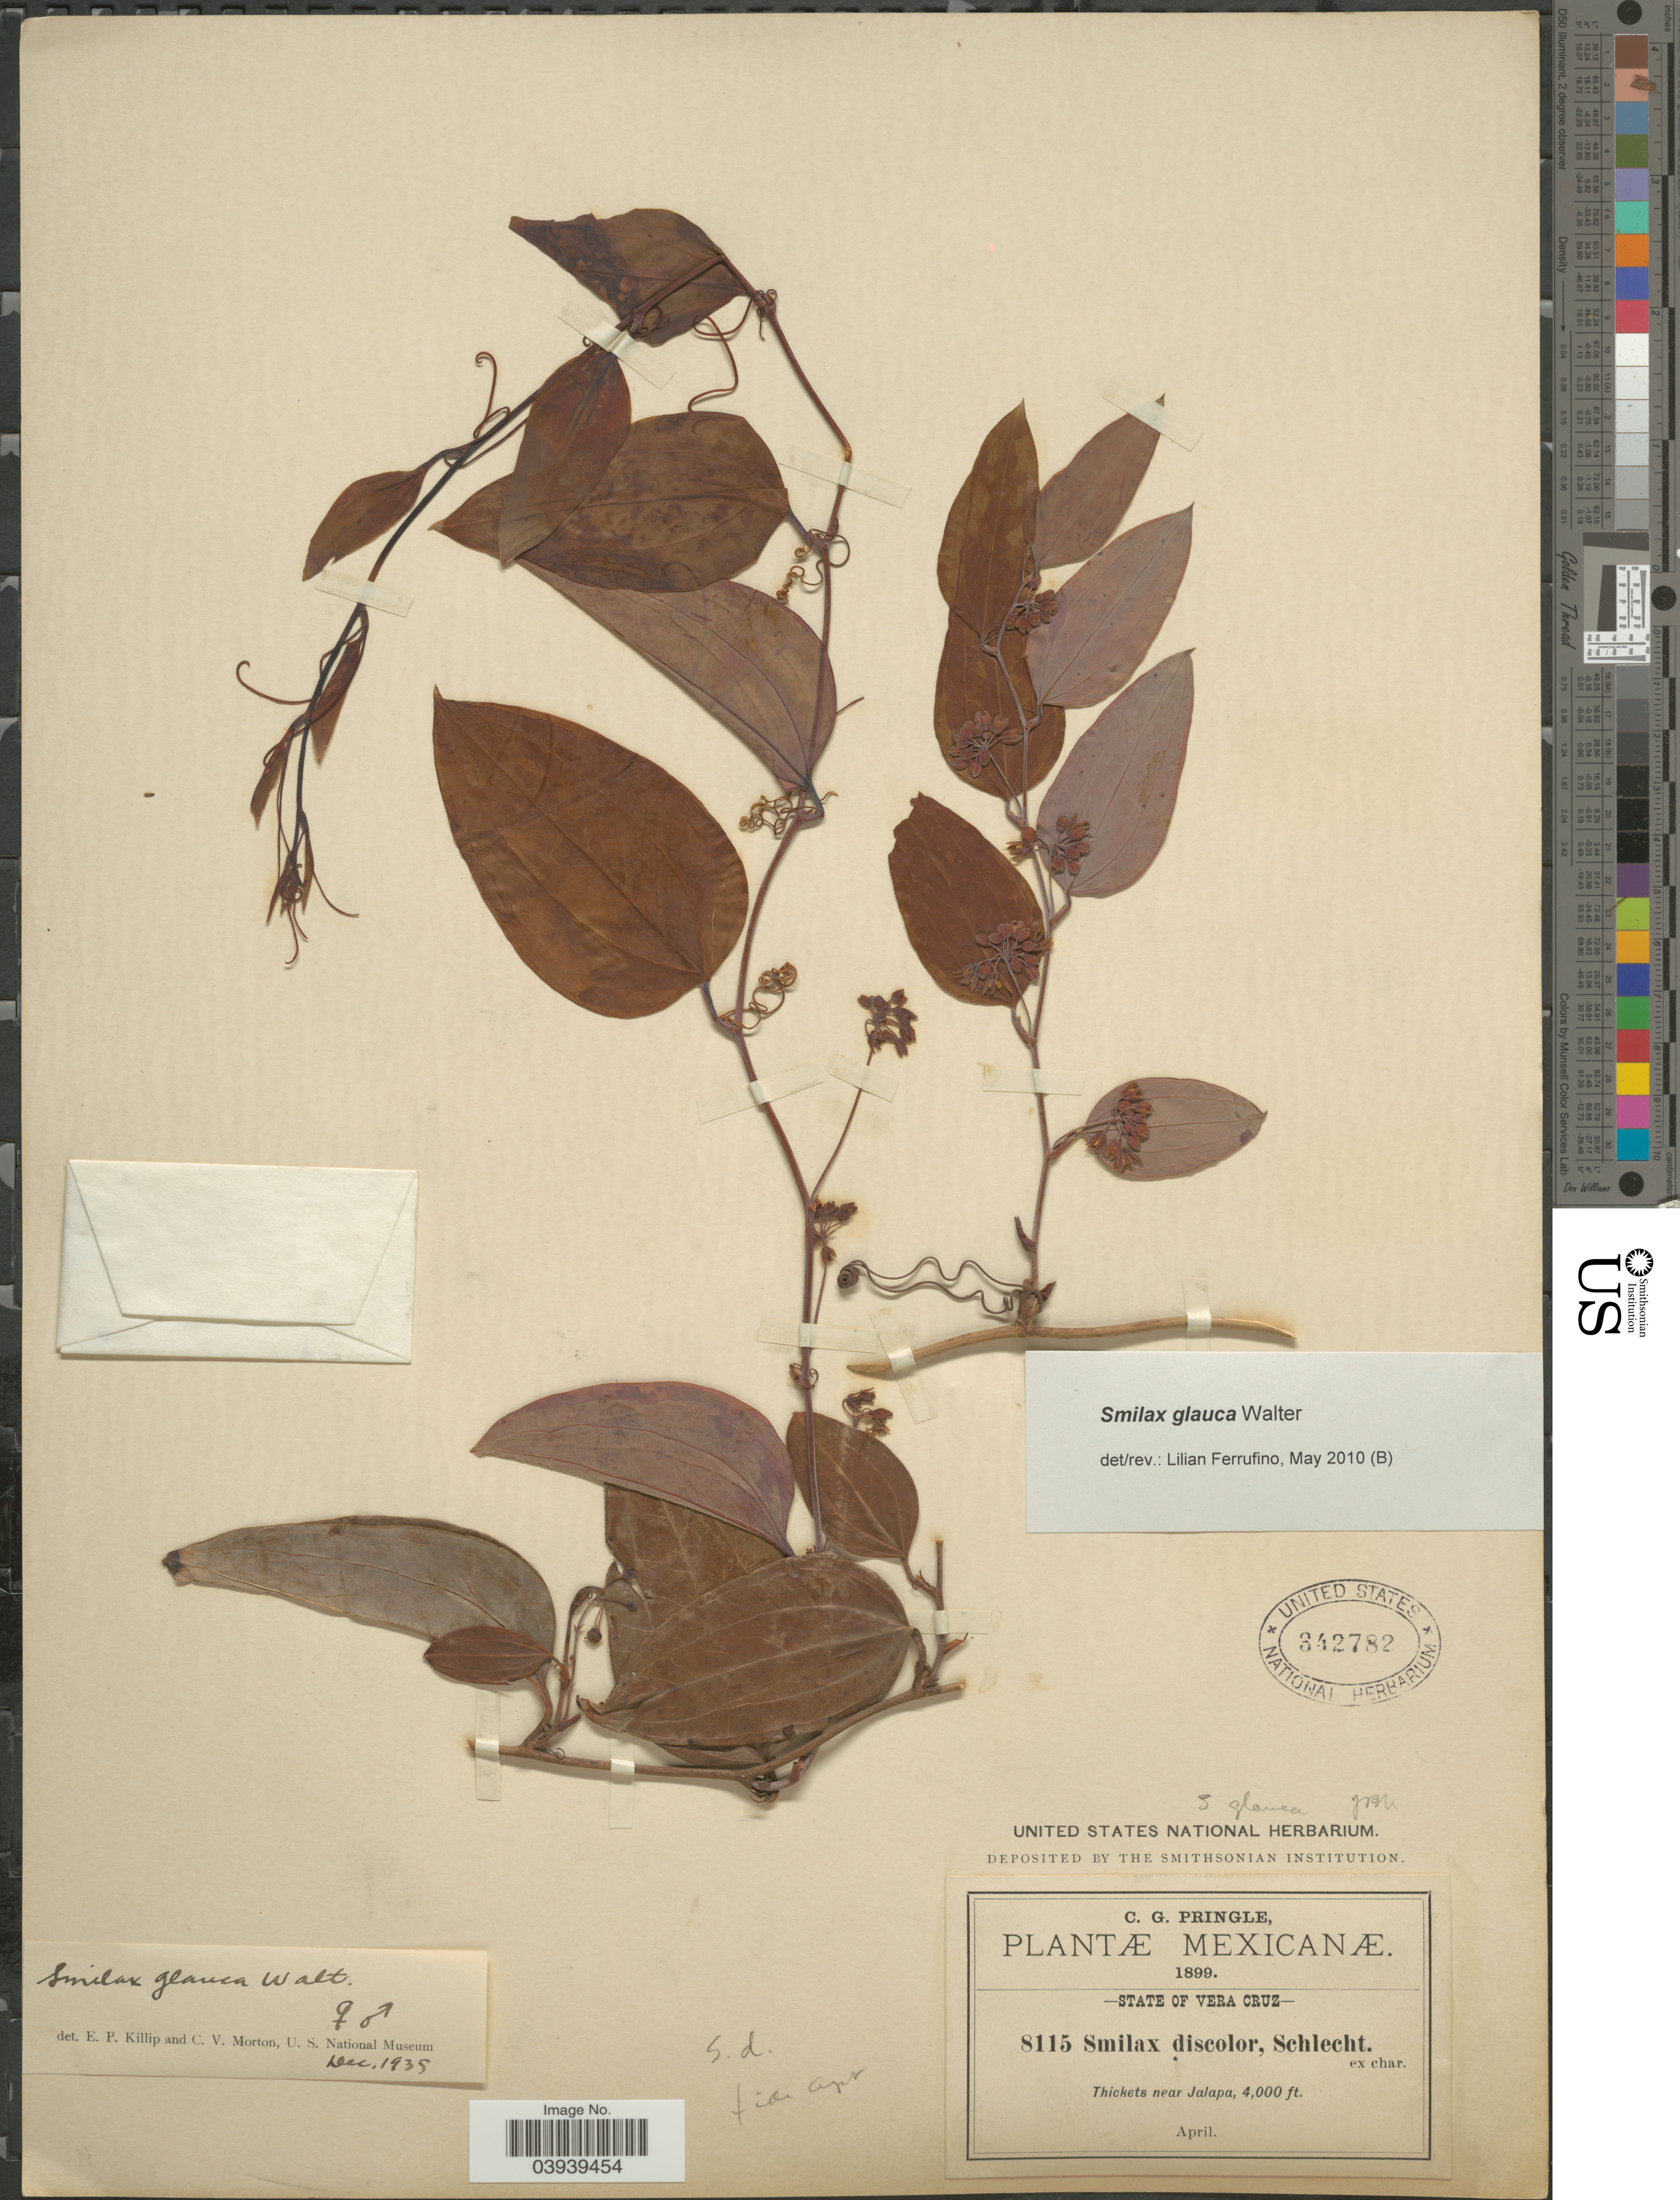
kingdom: Plantae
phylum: Tracheophyta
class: Liliopsida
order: Liliales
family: Smilacaceae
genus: Smilax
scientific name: Smilax glauca var. discolor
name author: (Schltdl.) C.V. Morton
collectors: C. G. Pringle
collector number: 8115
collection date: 1899-04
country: Mexico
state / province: Veracruz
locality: State of Vera Cruz. Thickets near Jalapa.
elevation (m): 1219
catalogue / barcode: US 342782